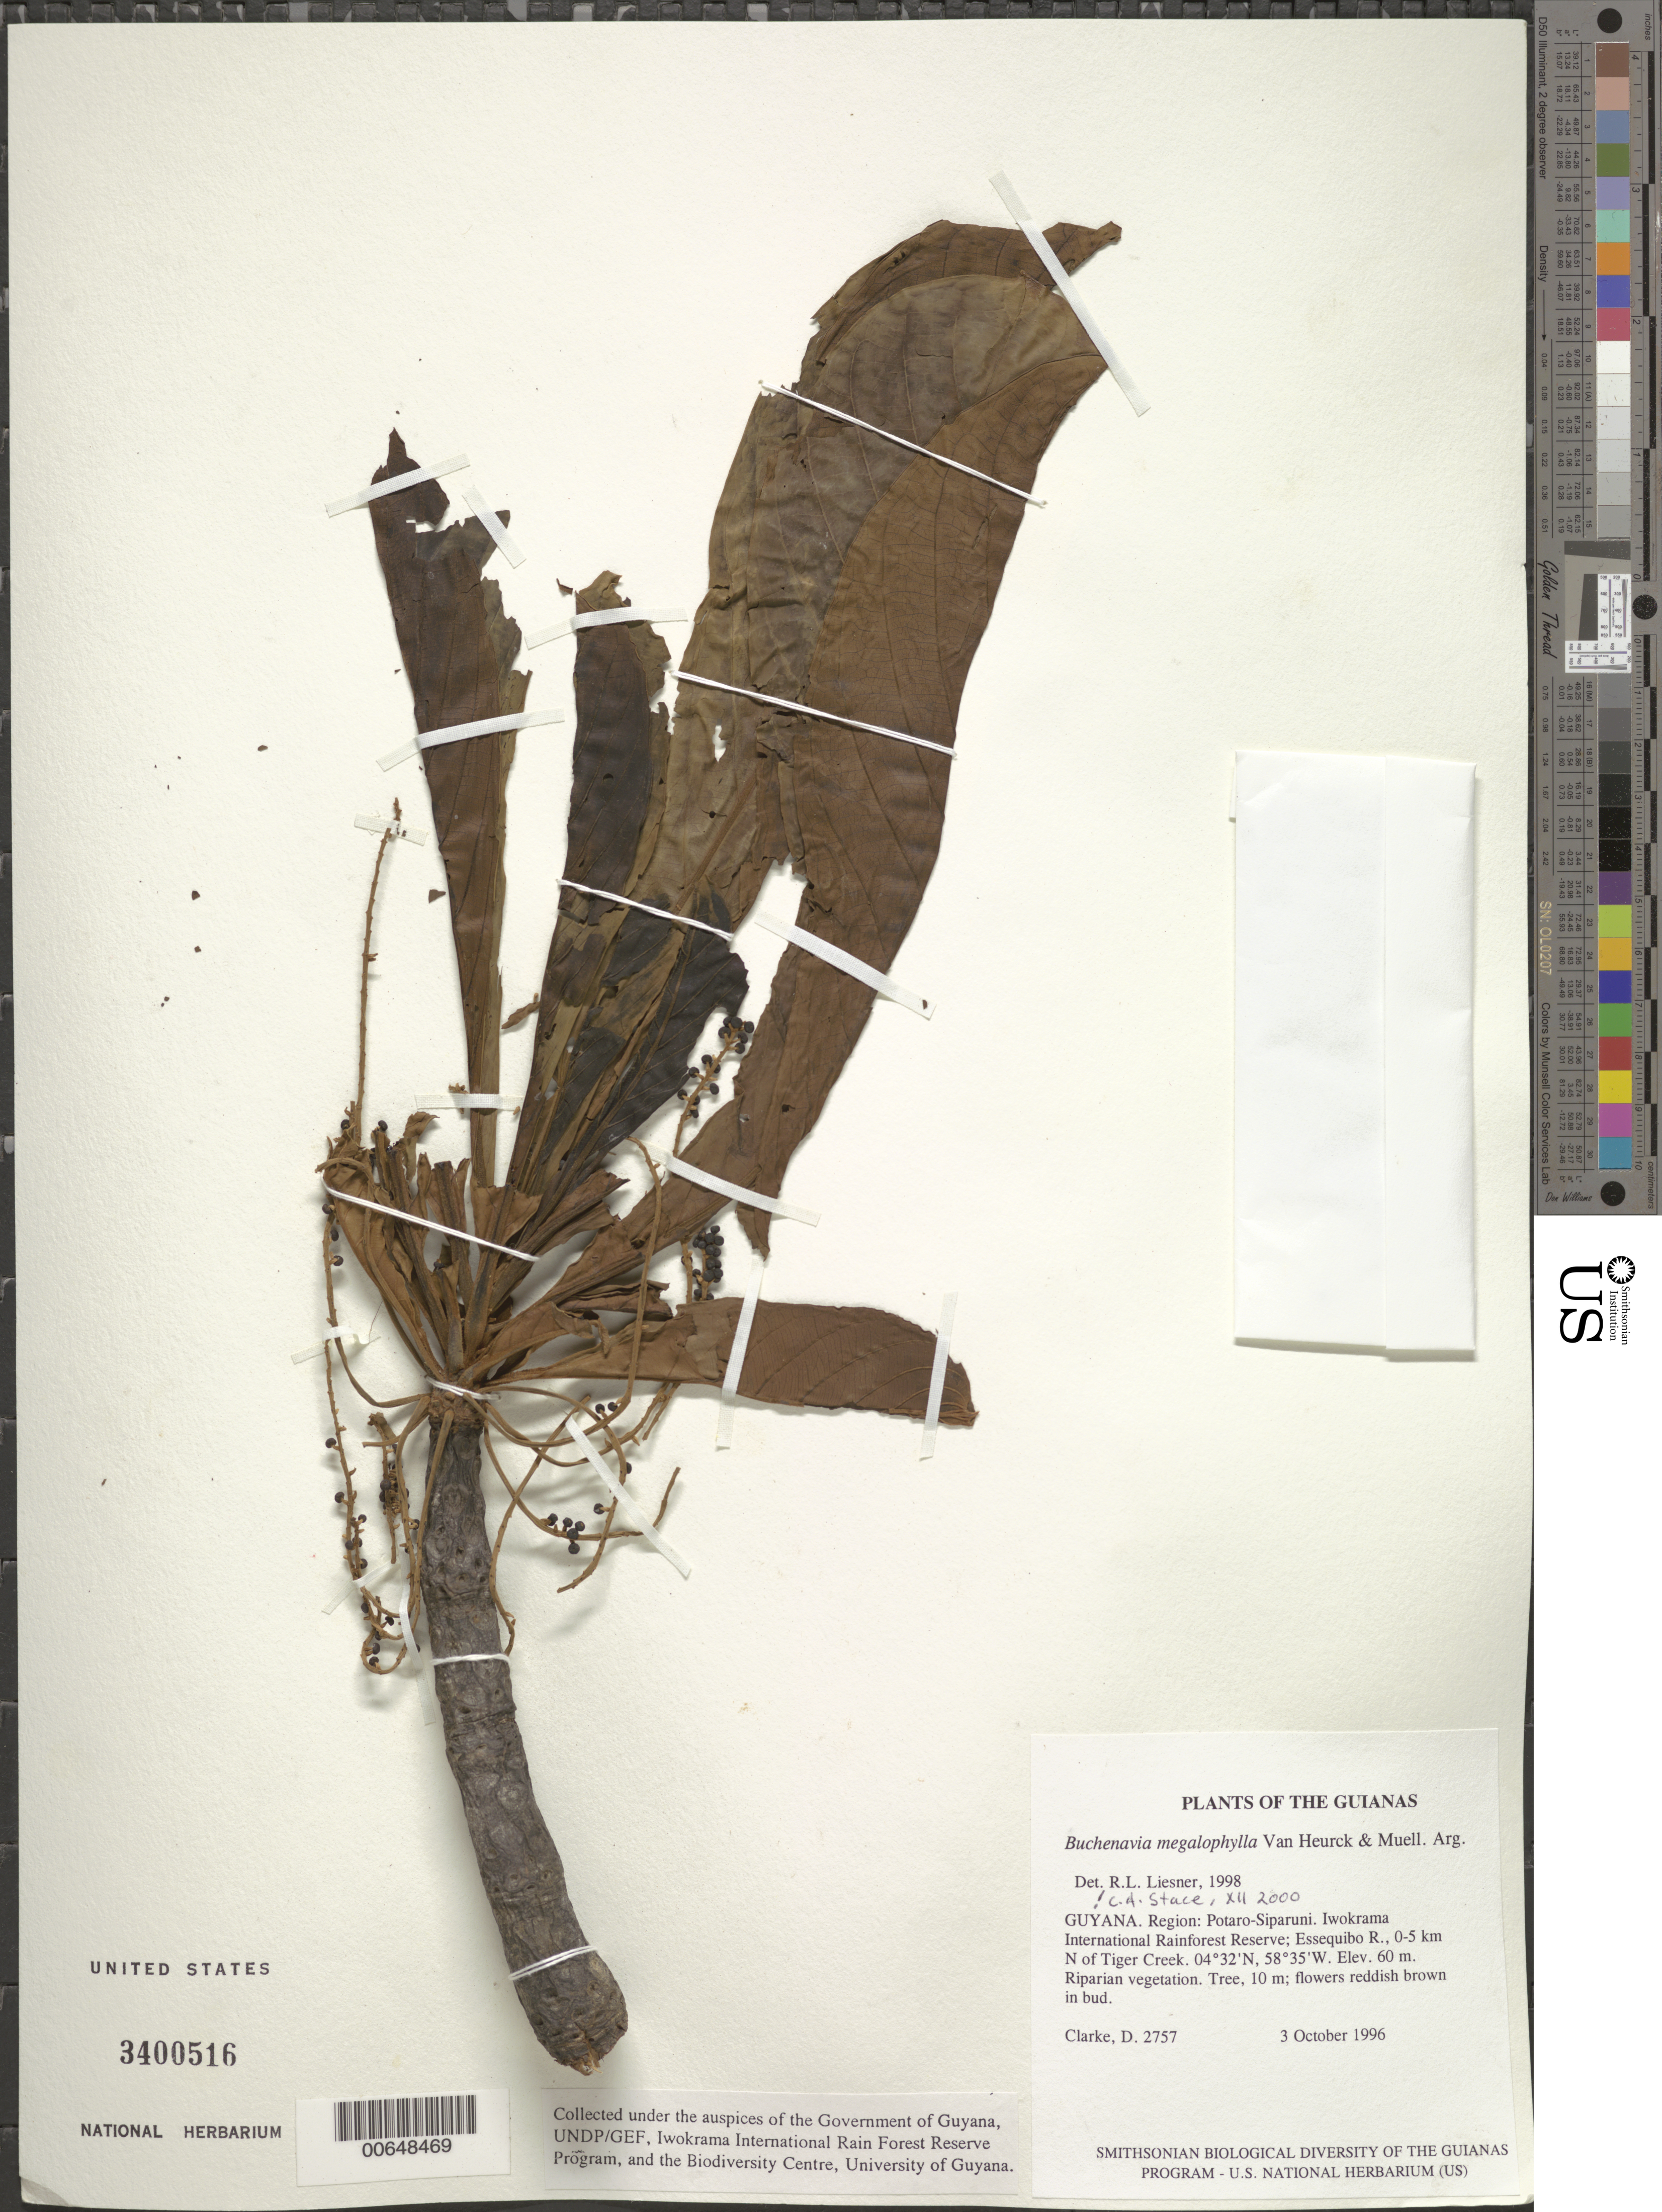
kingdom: Plantae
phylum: Tracheophyta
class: Magnoliopsida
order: Myrtales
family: Combretaceae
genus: Terminalia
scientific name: Terminalia megalophylla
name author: (Van Heurck & Müll. Arg.) Gere & Boatwr.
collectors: H. D. Clarke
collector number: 2757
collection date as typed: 3 October 1996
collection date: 1996-10-03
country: Guyana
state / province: Potaro-Siparuni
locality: Iwokrama International Rainforest Reserve; Essequibo R., 0-5 km N of Tiger Creek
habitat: Riparian vegetation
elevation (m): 60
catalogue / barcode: US 3400516